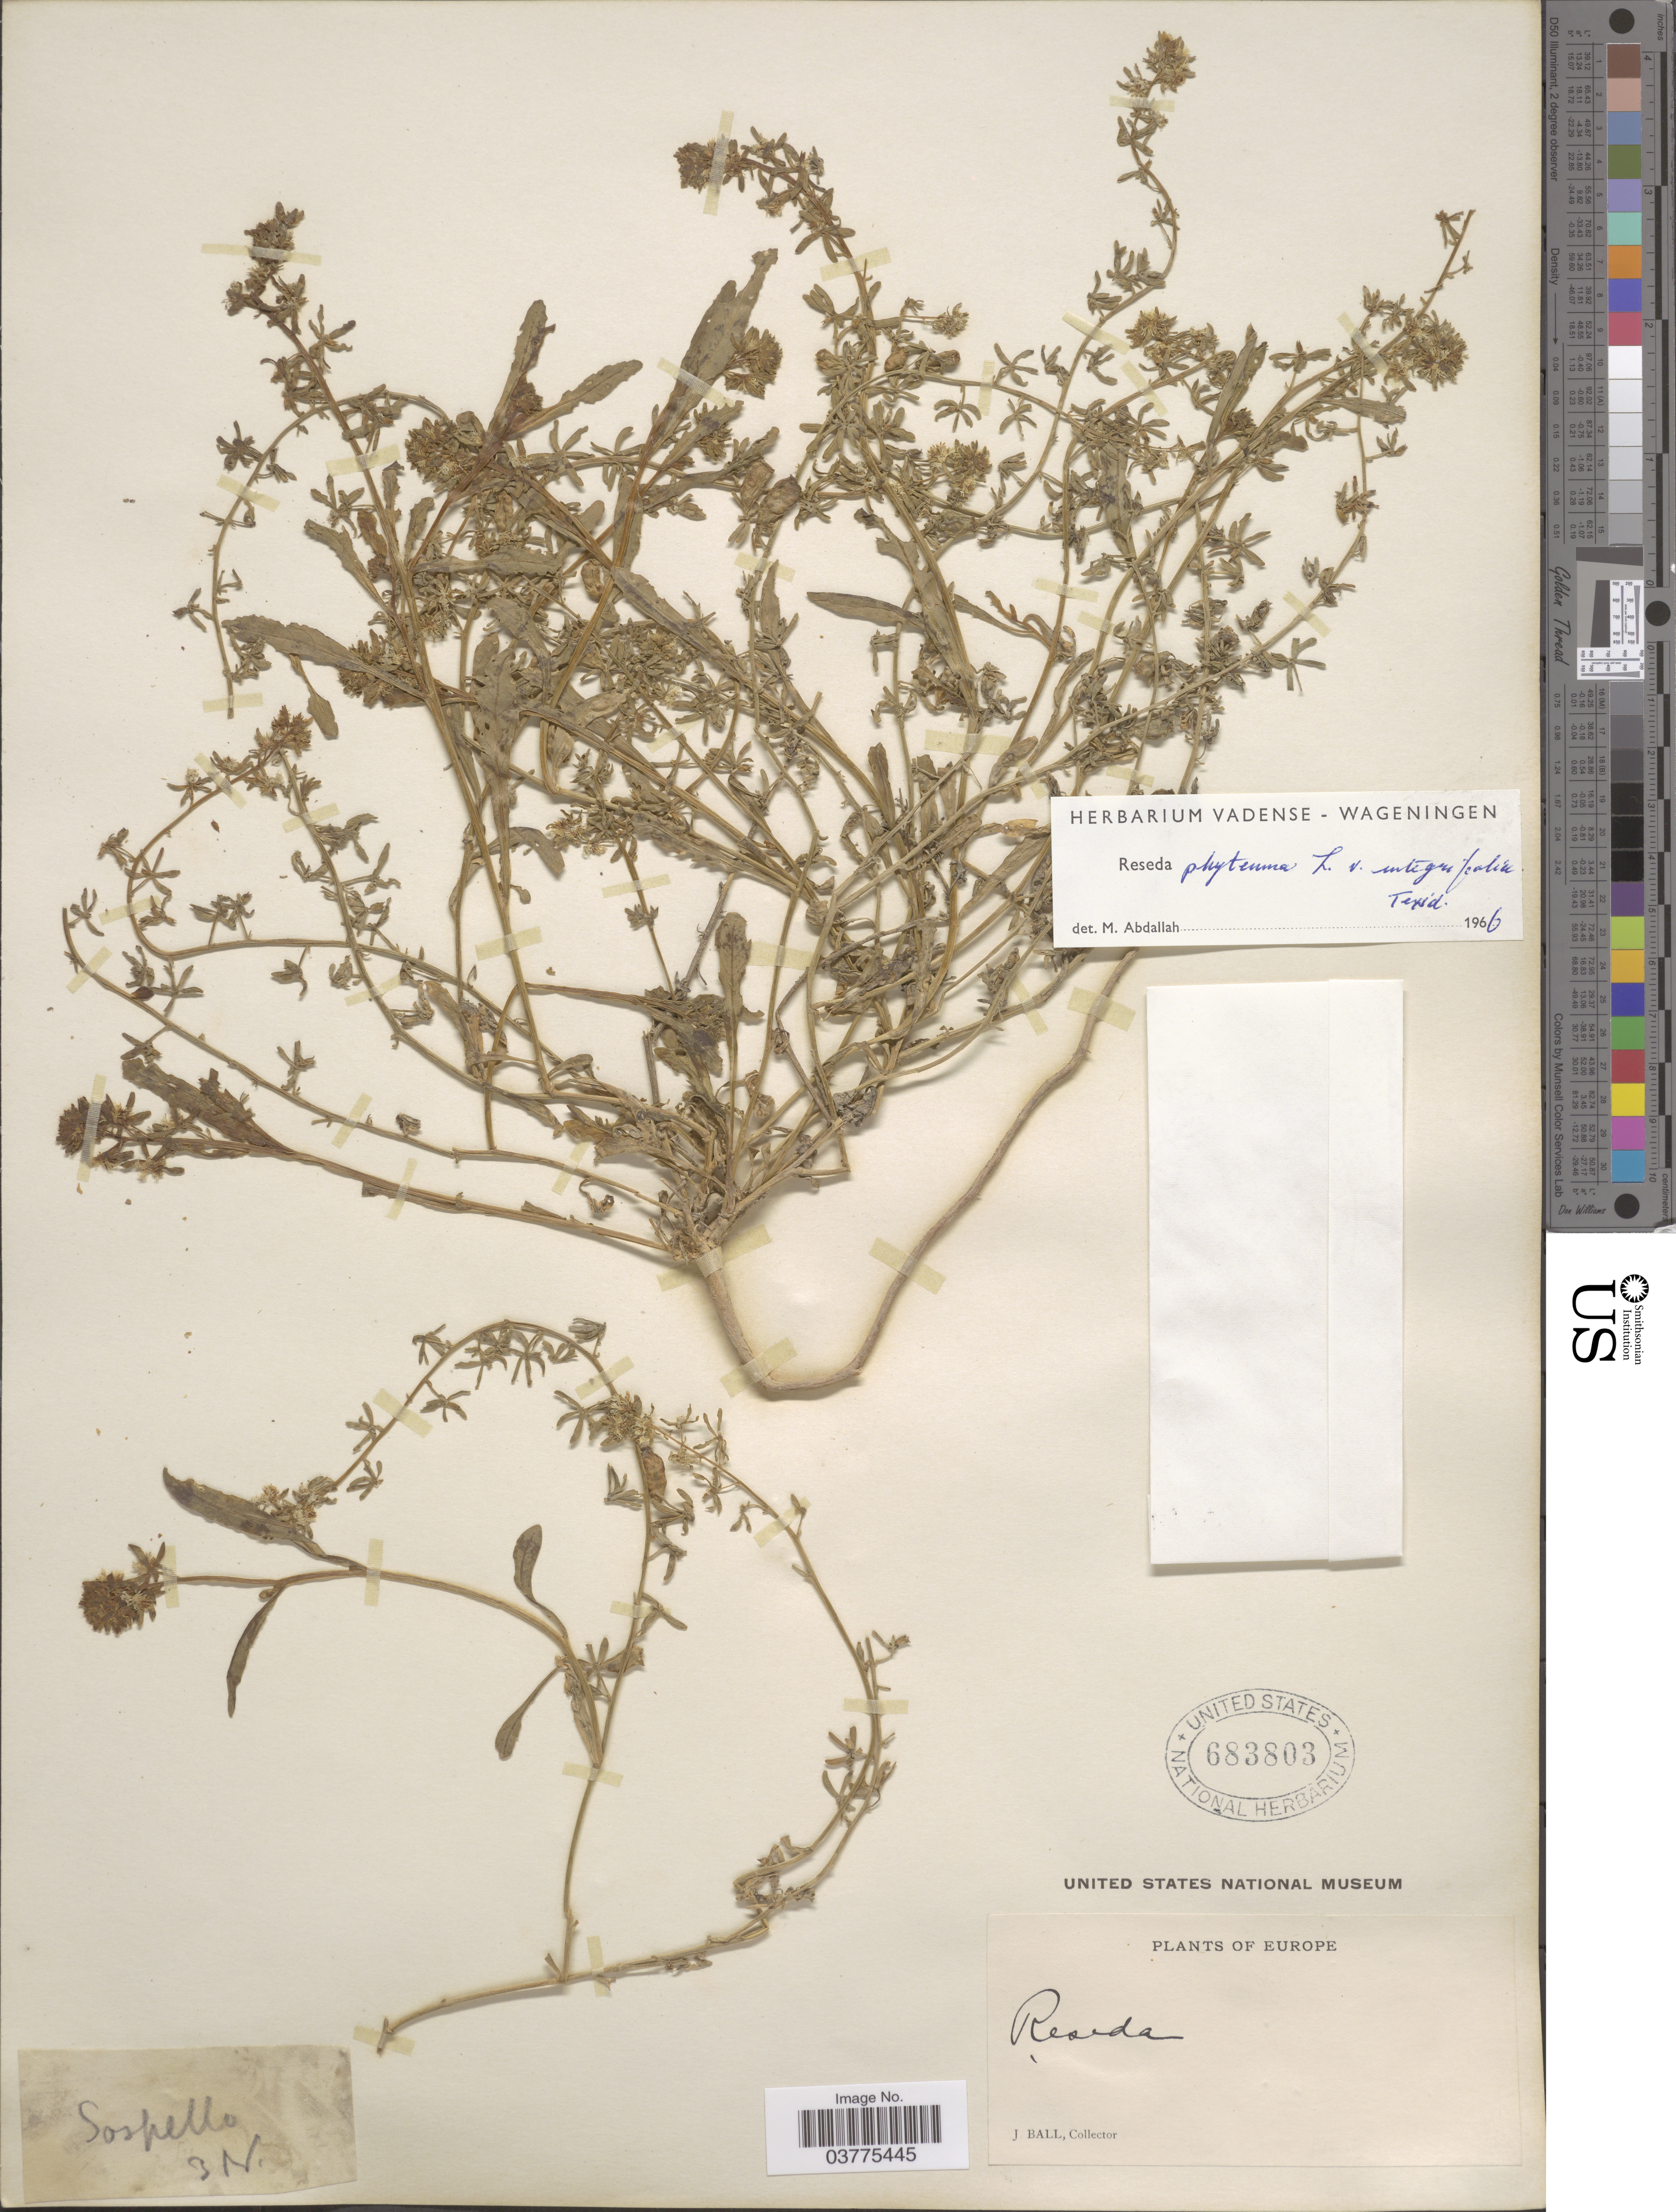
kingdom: Plantae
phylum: Tracheophyta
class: Magnoliopsida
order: Brassicales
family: Resedaceae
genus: Reseda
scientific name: Reseda phyteuma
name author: L.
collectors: J. Ball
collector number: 3N?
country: France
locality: Europe. Sospello.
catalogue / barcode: US 683803